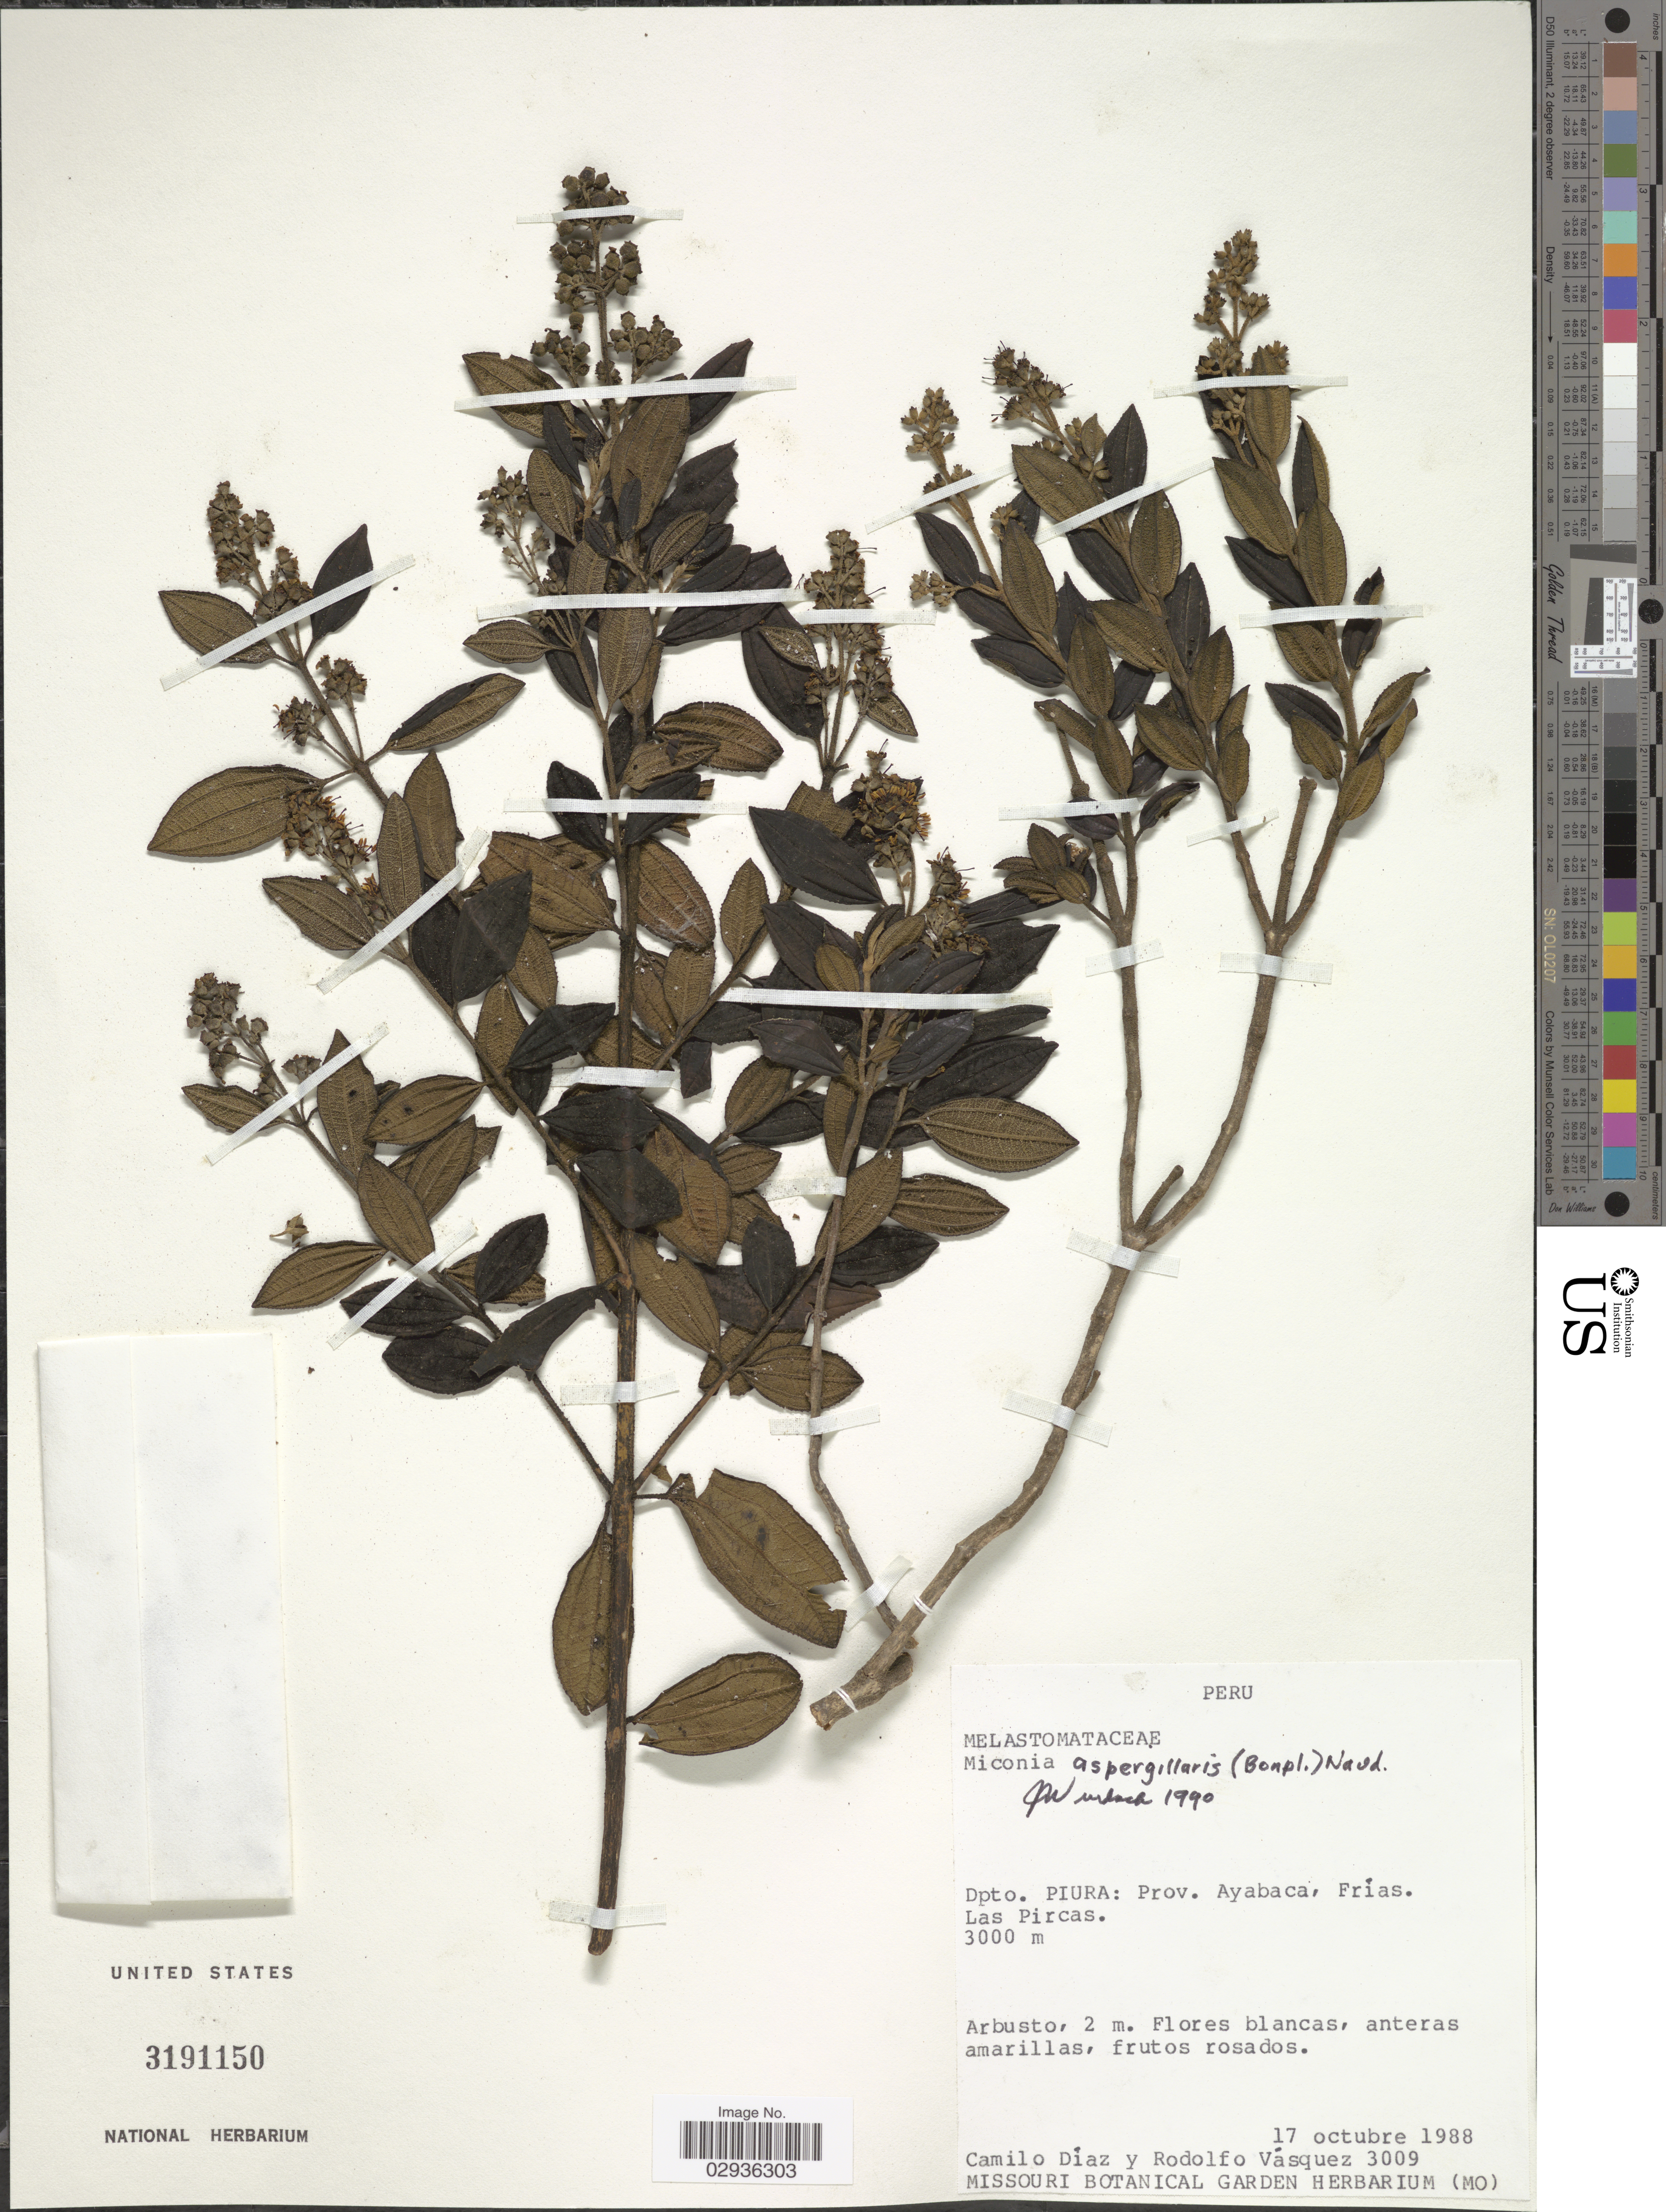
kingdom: Plantae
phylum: Tracheophyta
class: Magnoliopsida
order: Myrtales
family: Melastomataceae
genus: Miconia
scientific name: Miconia aspergillaris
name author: (Bonpl.) Naudin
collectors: C. Díaz & R. Vásquez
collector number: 3009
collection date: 1988-10-17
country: Peru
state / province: Piura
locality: Dpto. Piura: Prov. Ayabaca, Frías. Las Pircas.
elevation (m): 3000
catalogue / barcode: US 3191150